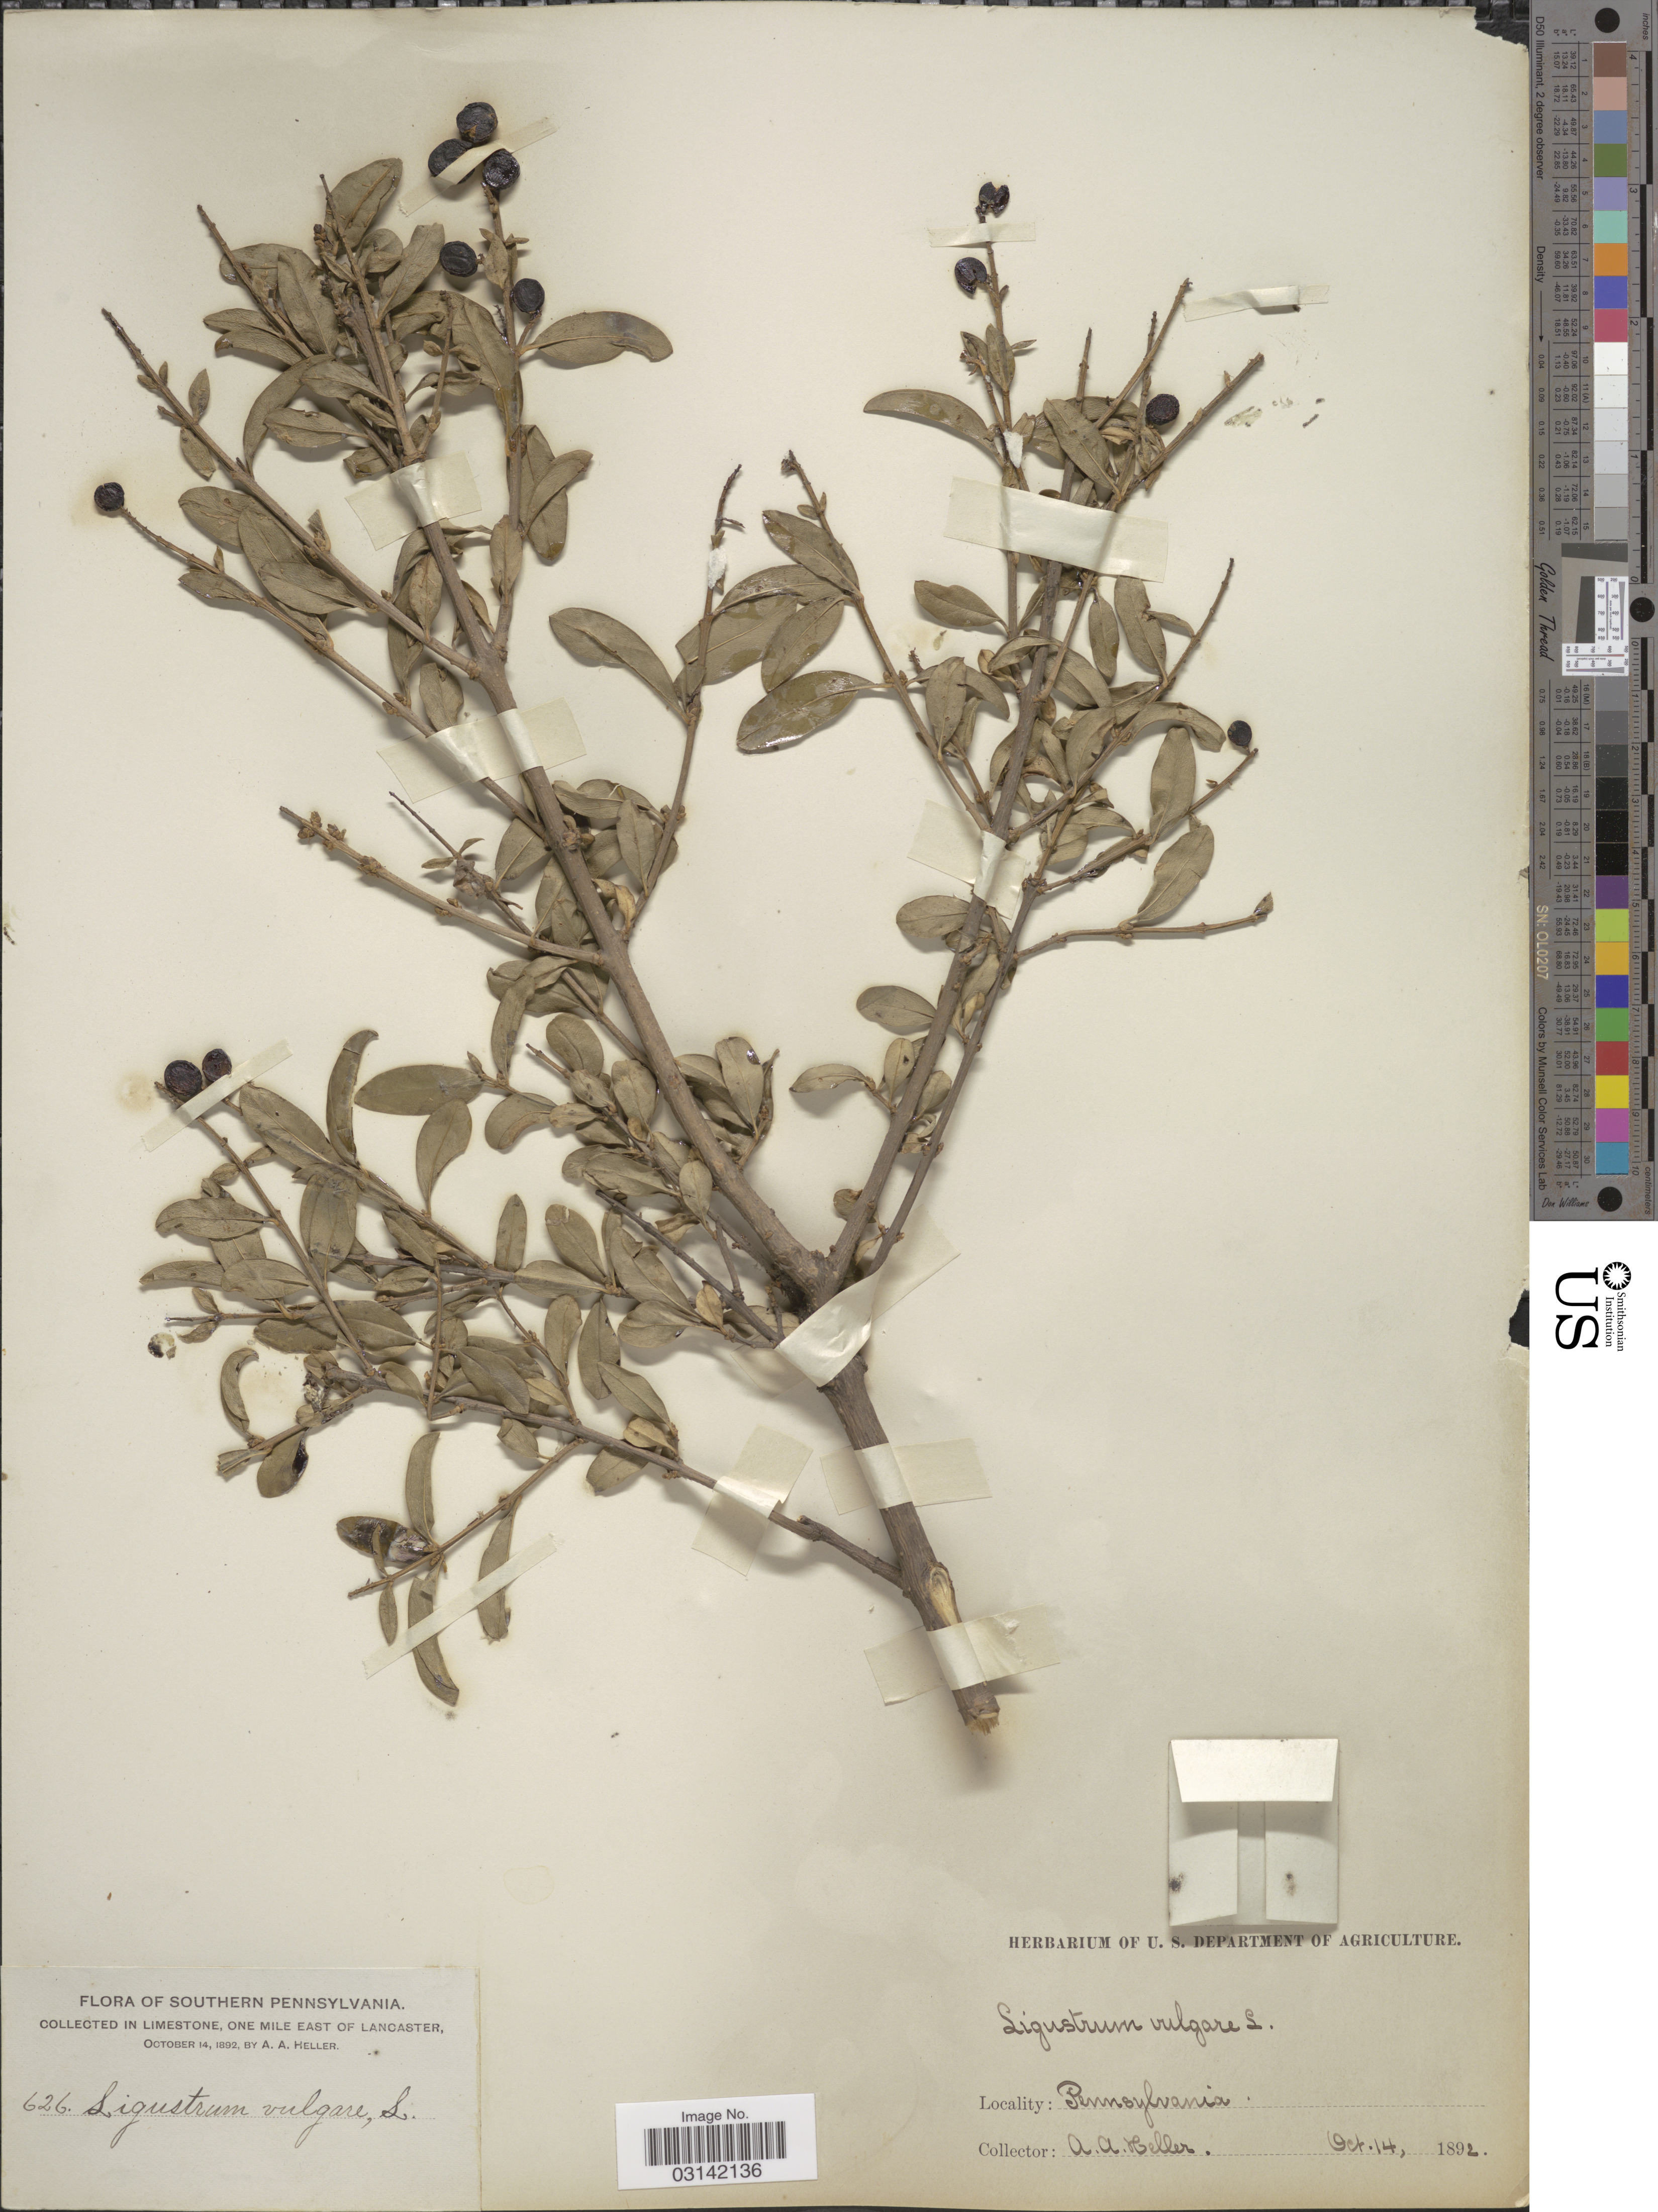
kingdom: Plantae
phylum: Tracheophyta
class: Magnoliopsida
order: Lamiales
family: Oleaceae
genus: Ligustrum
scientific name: Ligustrum vulgare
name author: L.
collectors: A. A. Heller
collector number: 626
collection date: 1892-10-14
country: United States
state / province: Pennsylvania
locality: Southern Pennsylvania. In Limestone, one mile east of Lancaster.